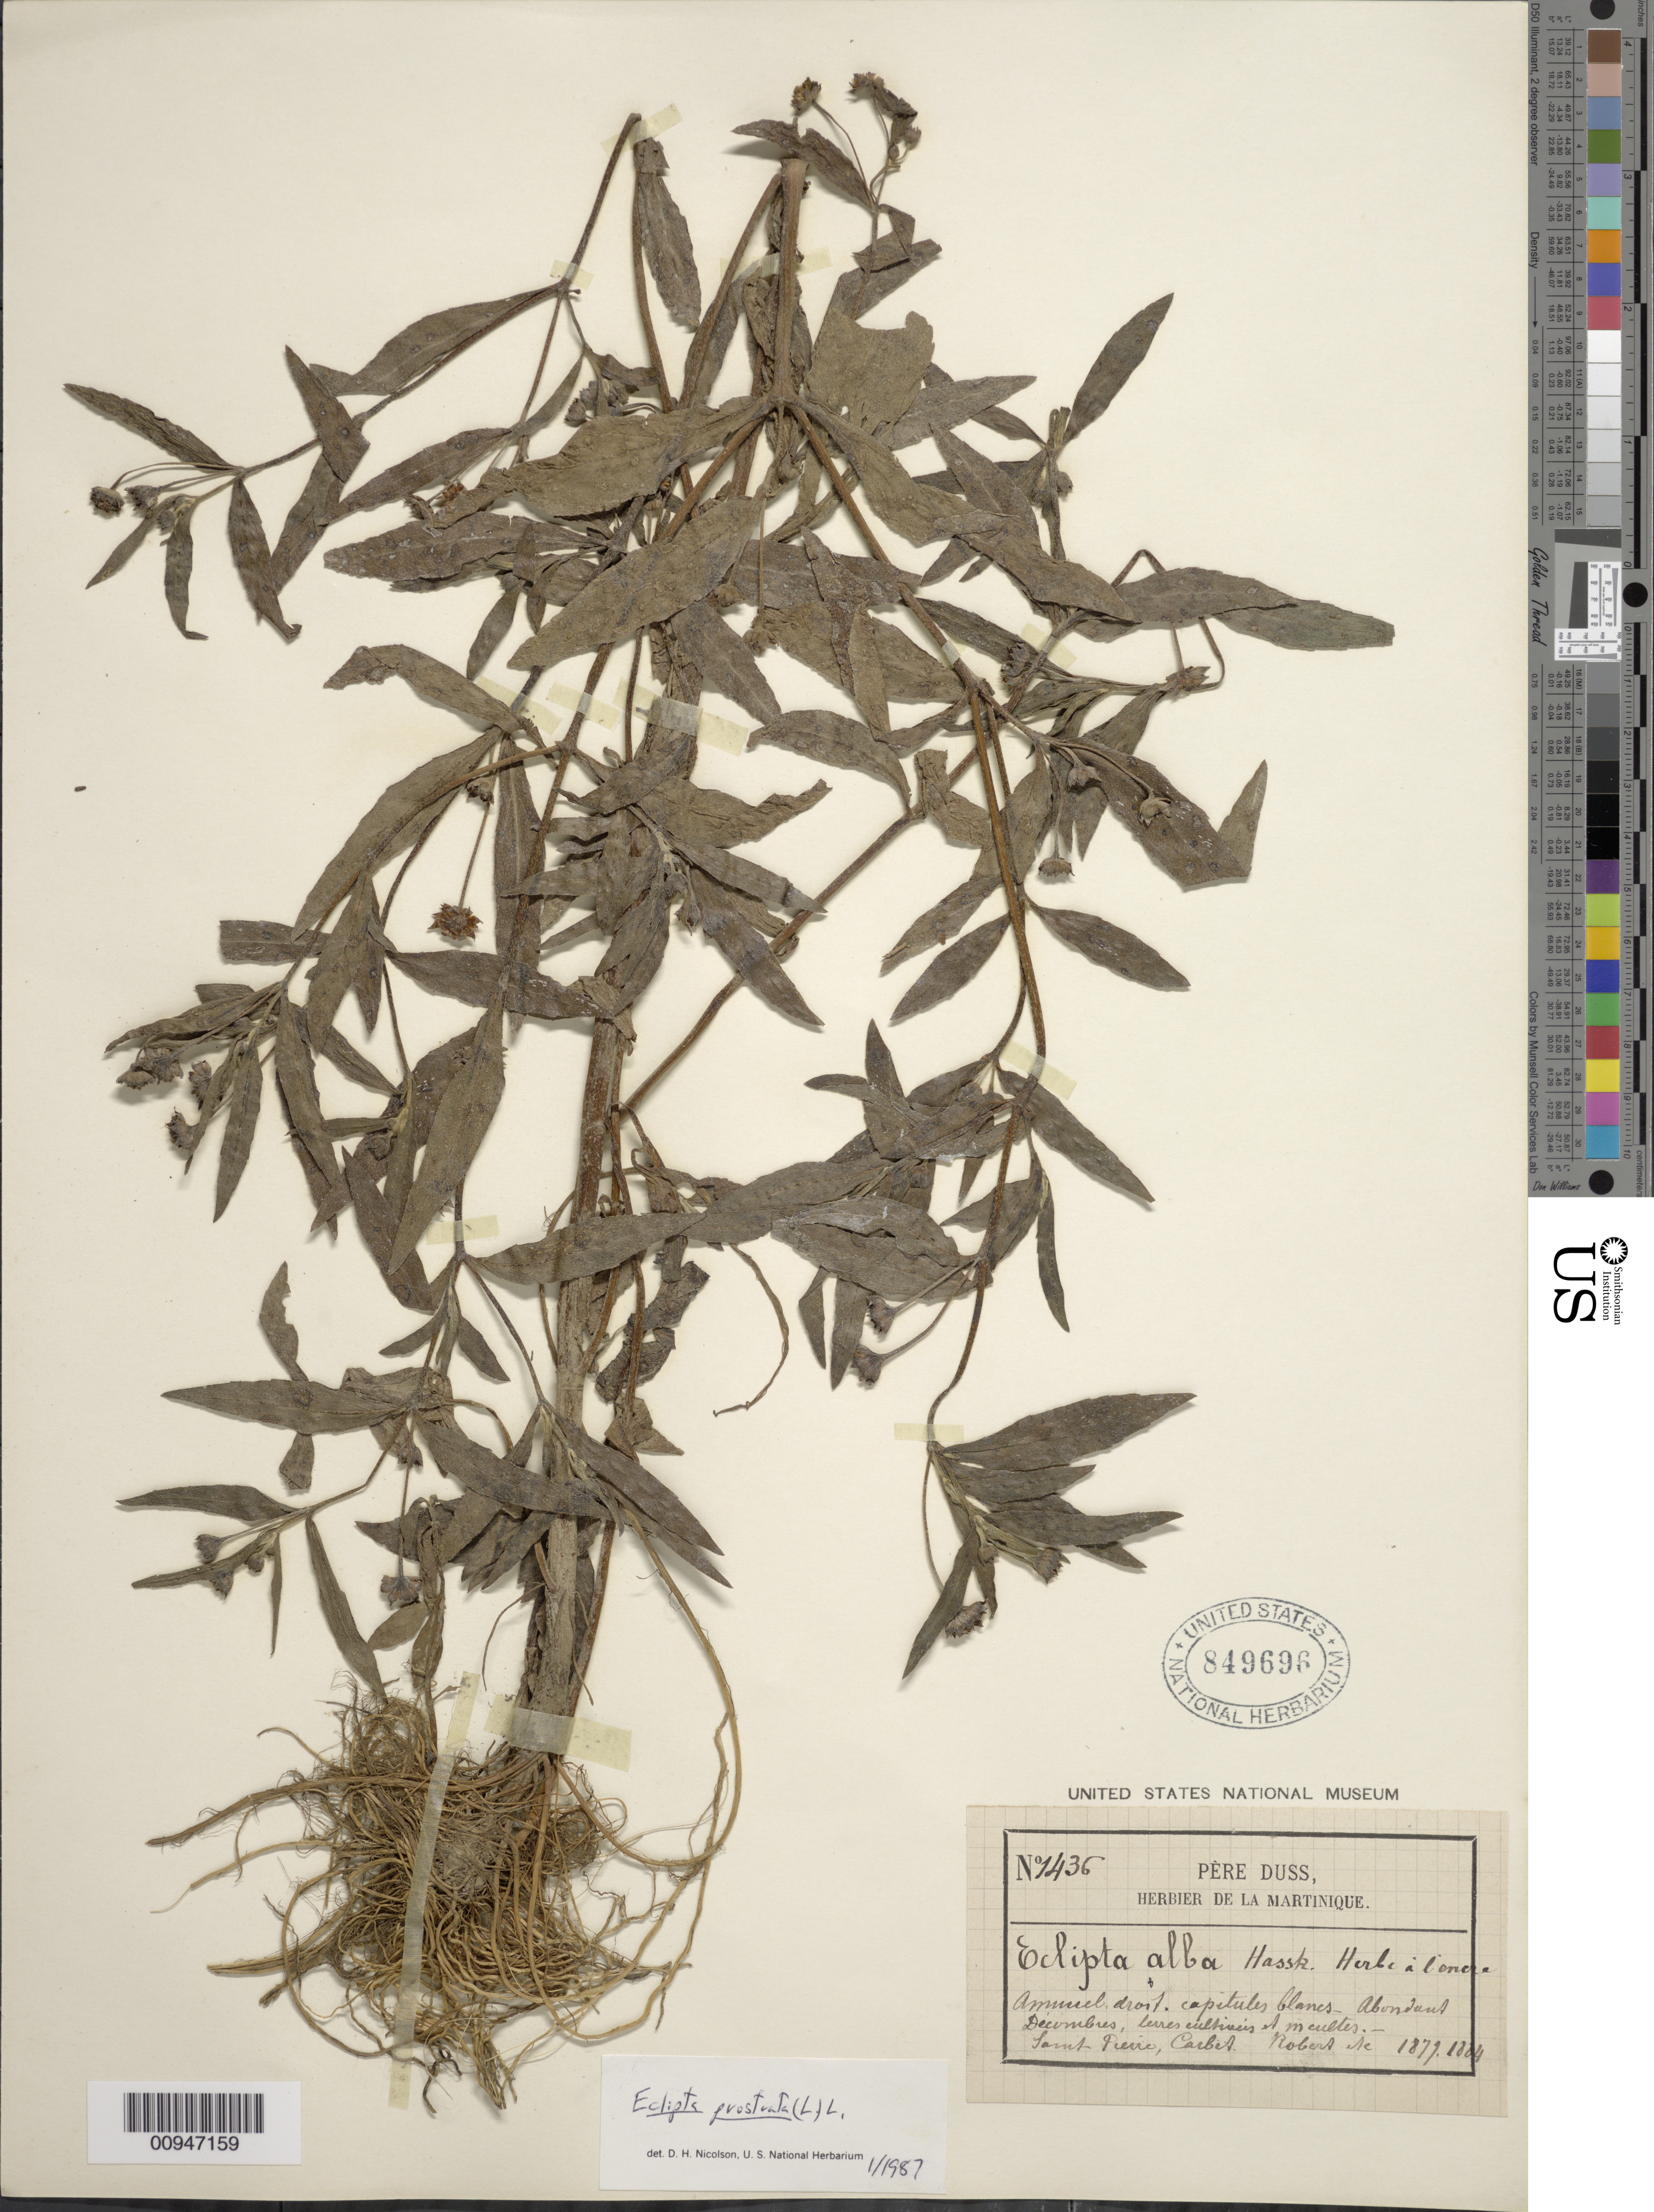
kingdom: Plantae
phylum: Tracheophyta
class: Magnoliopsida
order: Asterales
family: Asteraceae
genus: Eclipta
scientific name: Eclipta alba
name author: (L.) Hassk.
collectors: Père Duss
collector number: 1436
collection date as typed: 1879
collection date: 1879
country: Martinique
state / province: Saint-Pierre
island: Martinique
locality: Haut Pierre, Carbet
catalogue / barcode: US 849696